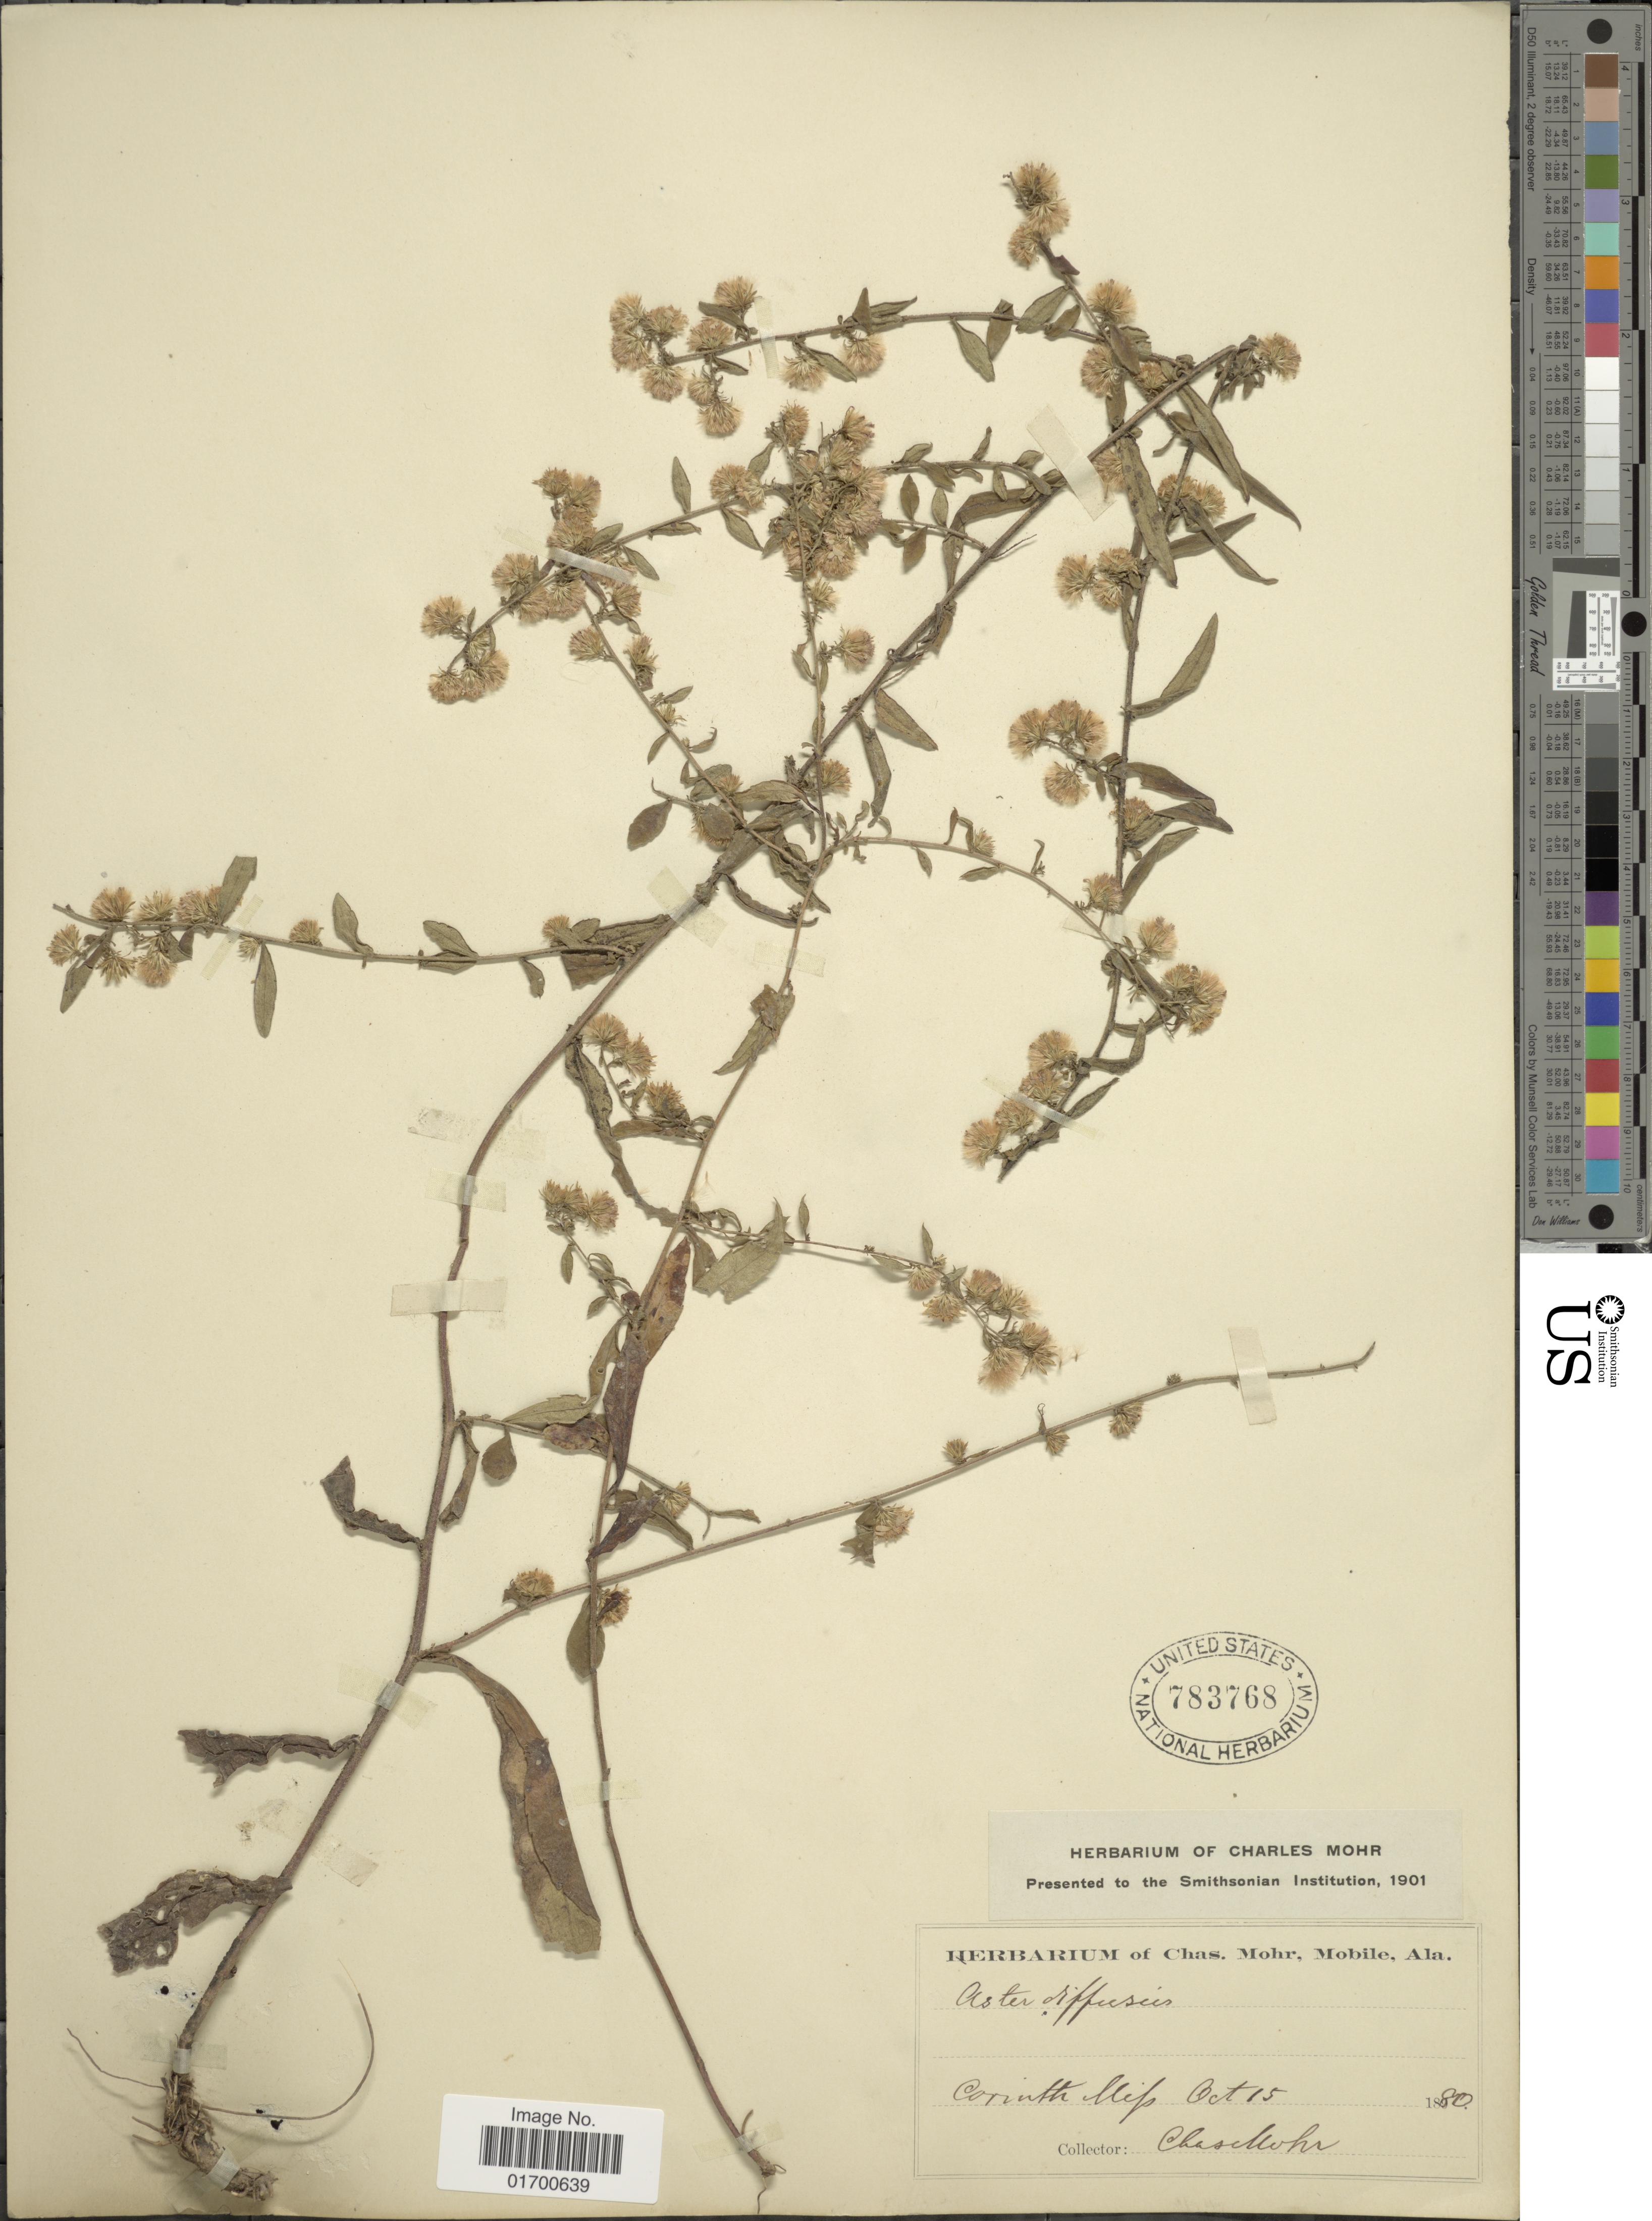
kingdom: Plantae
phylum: Tracheophyta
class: Magnoliopsida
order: Asterales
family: Asteraceae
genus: Symphyotrichum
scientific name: Symphyotrichum lateriflorum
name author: (L.) Á. Löve & D. Löve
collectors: Mohr, C. T. (herbarium)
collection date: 1880-10-15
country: United States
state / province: Mississippi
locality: Corinth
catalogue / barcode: US 783768